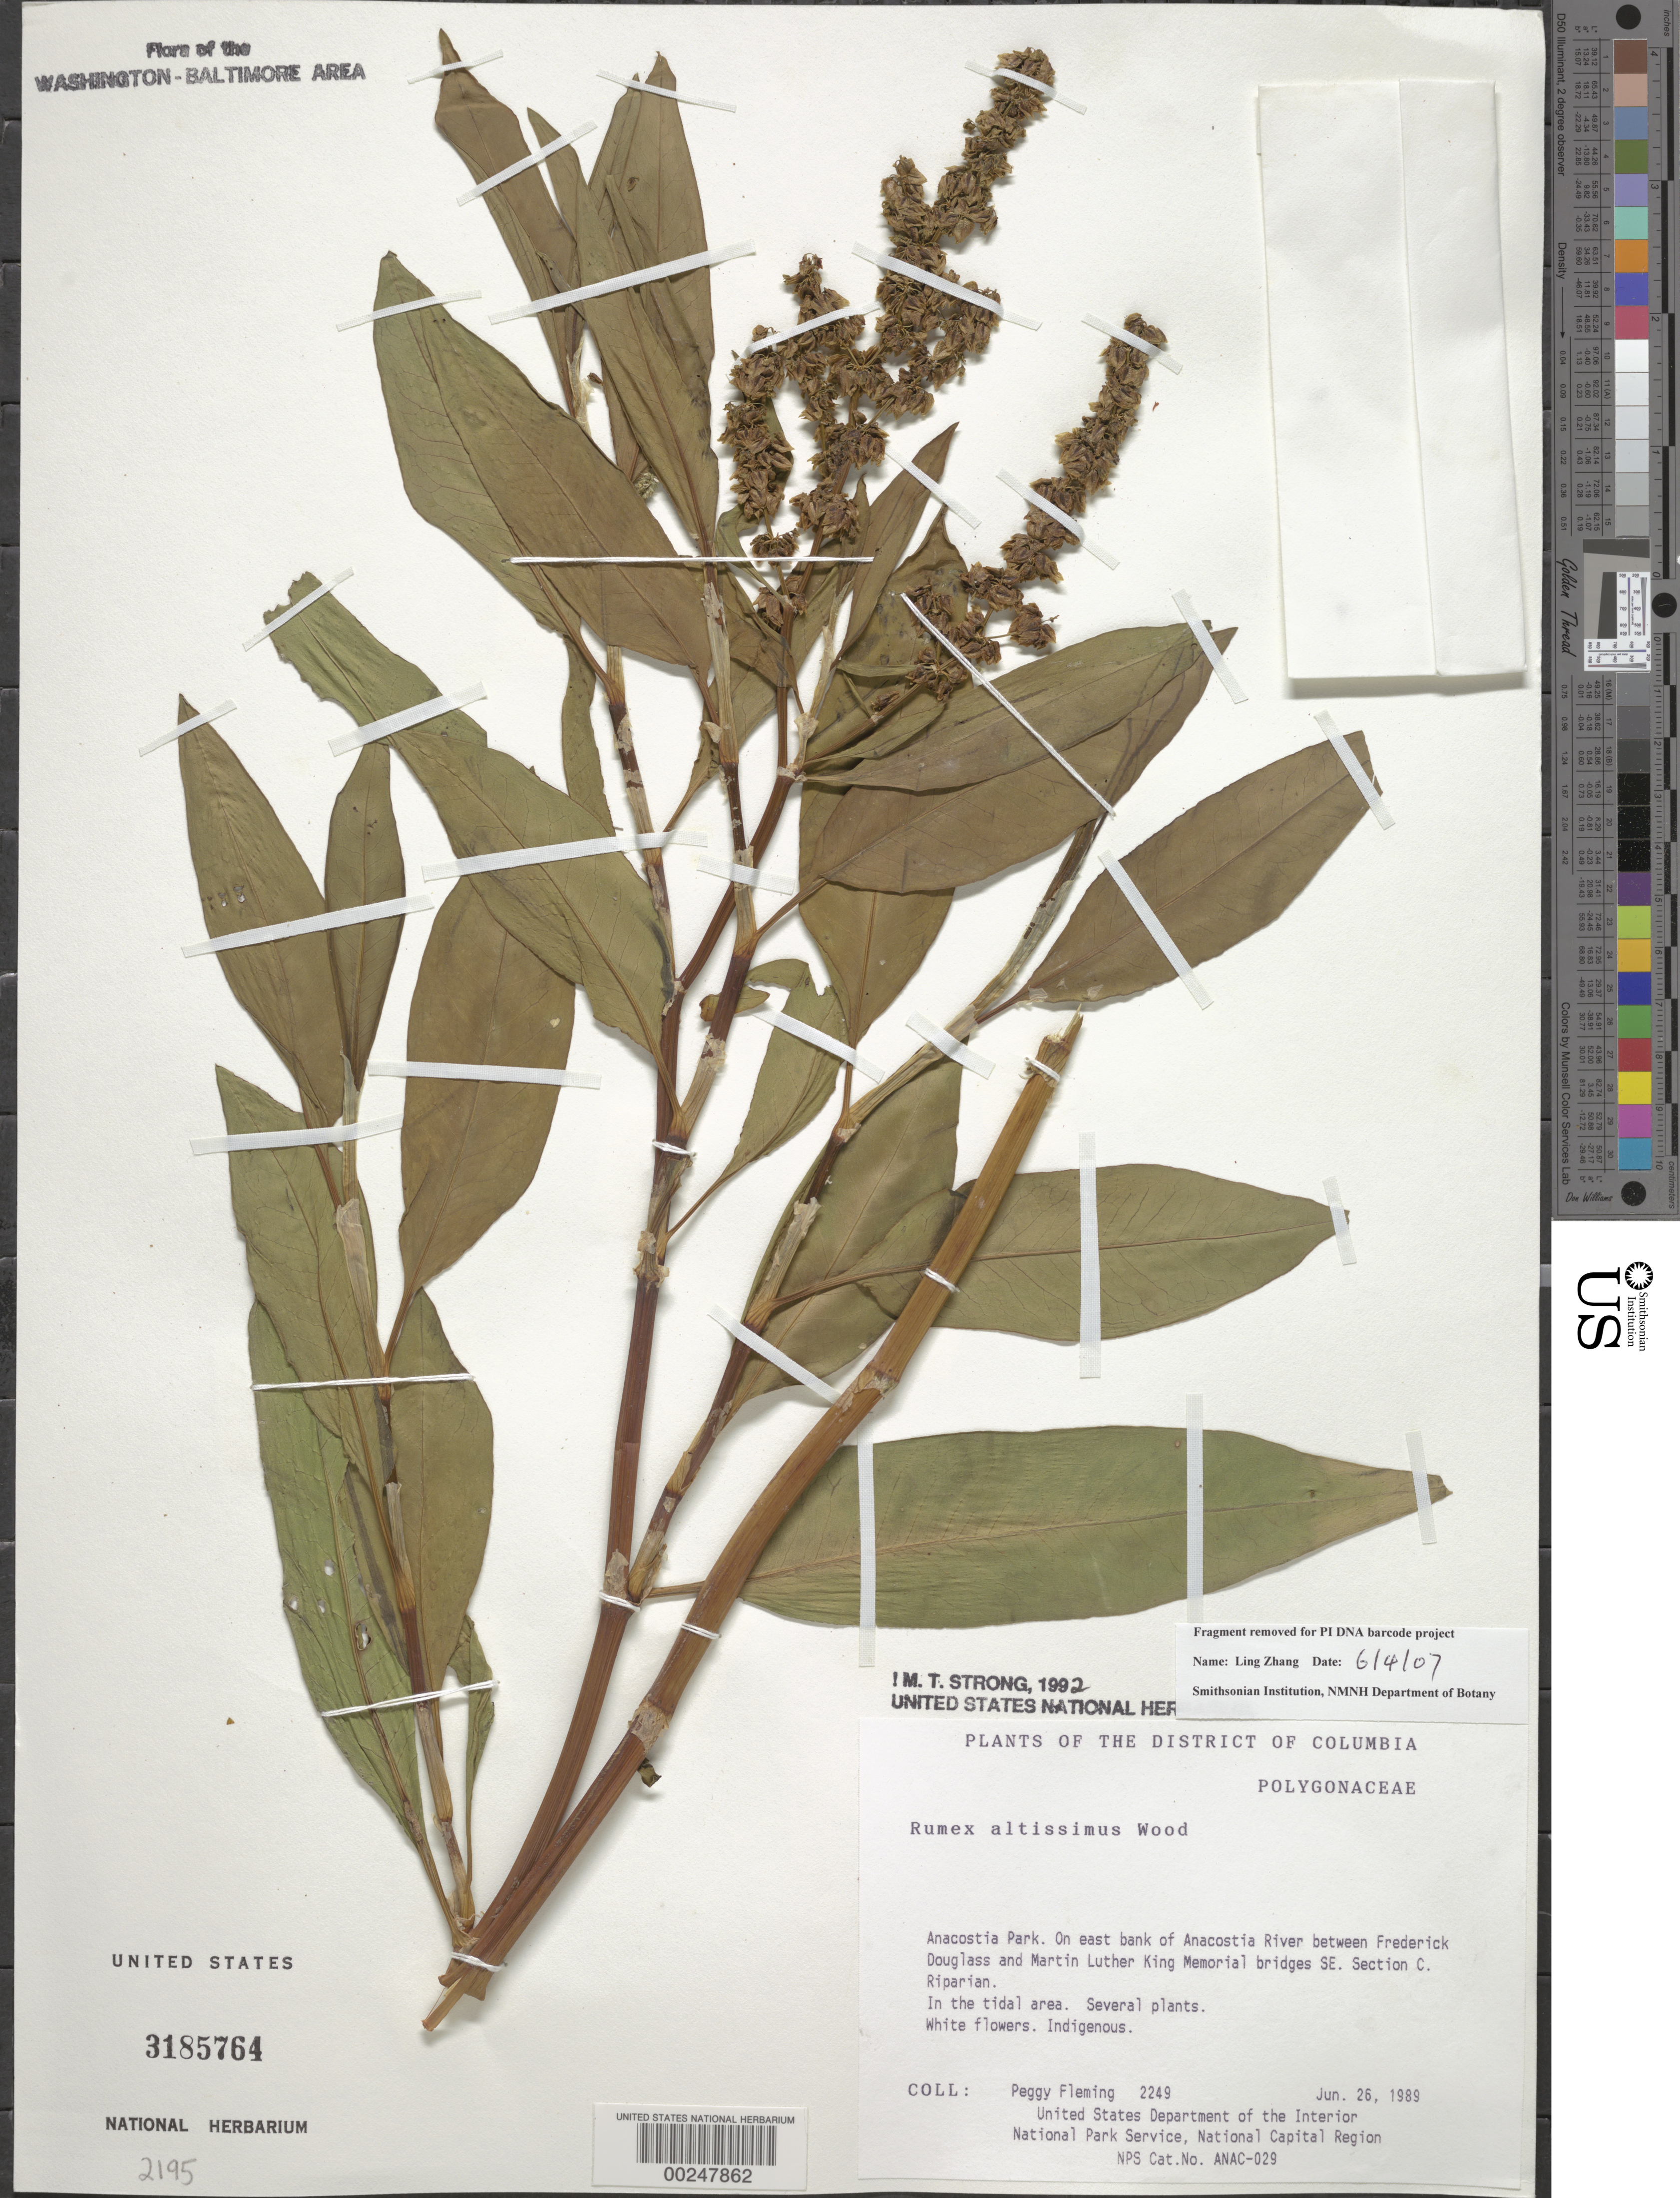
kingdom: Plantae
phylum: Tracheophyta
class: Magnoliopsida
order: Caryophyllales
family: Polygonaceae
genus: Rumex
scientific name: Rumex altissimus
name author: Alph. Wood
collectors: P. Fleming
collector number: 2249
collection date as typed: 26 Jun 1989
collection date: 1989-06-26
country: United States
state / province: District of Columbia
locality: Anacostia Park, E bank of Anacostia River between Frederick Douglass and Martin Luther King Memorial Bridges, Se, Section C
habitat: Riparian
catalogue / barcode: US 3185764